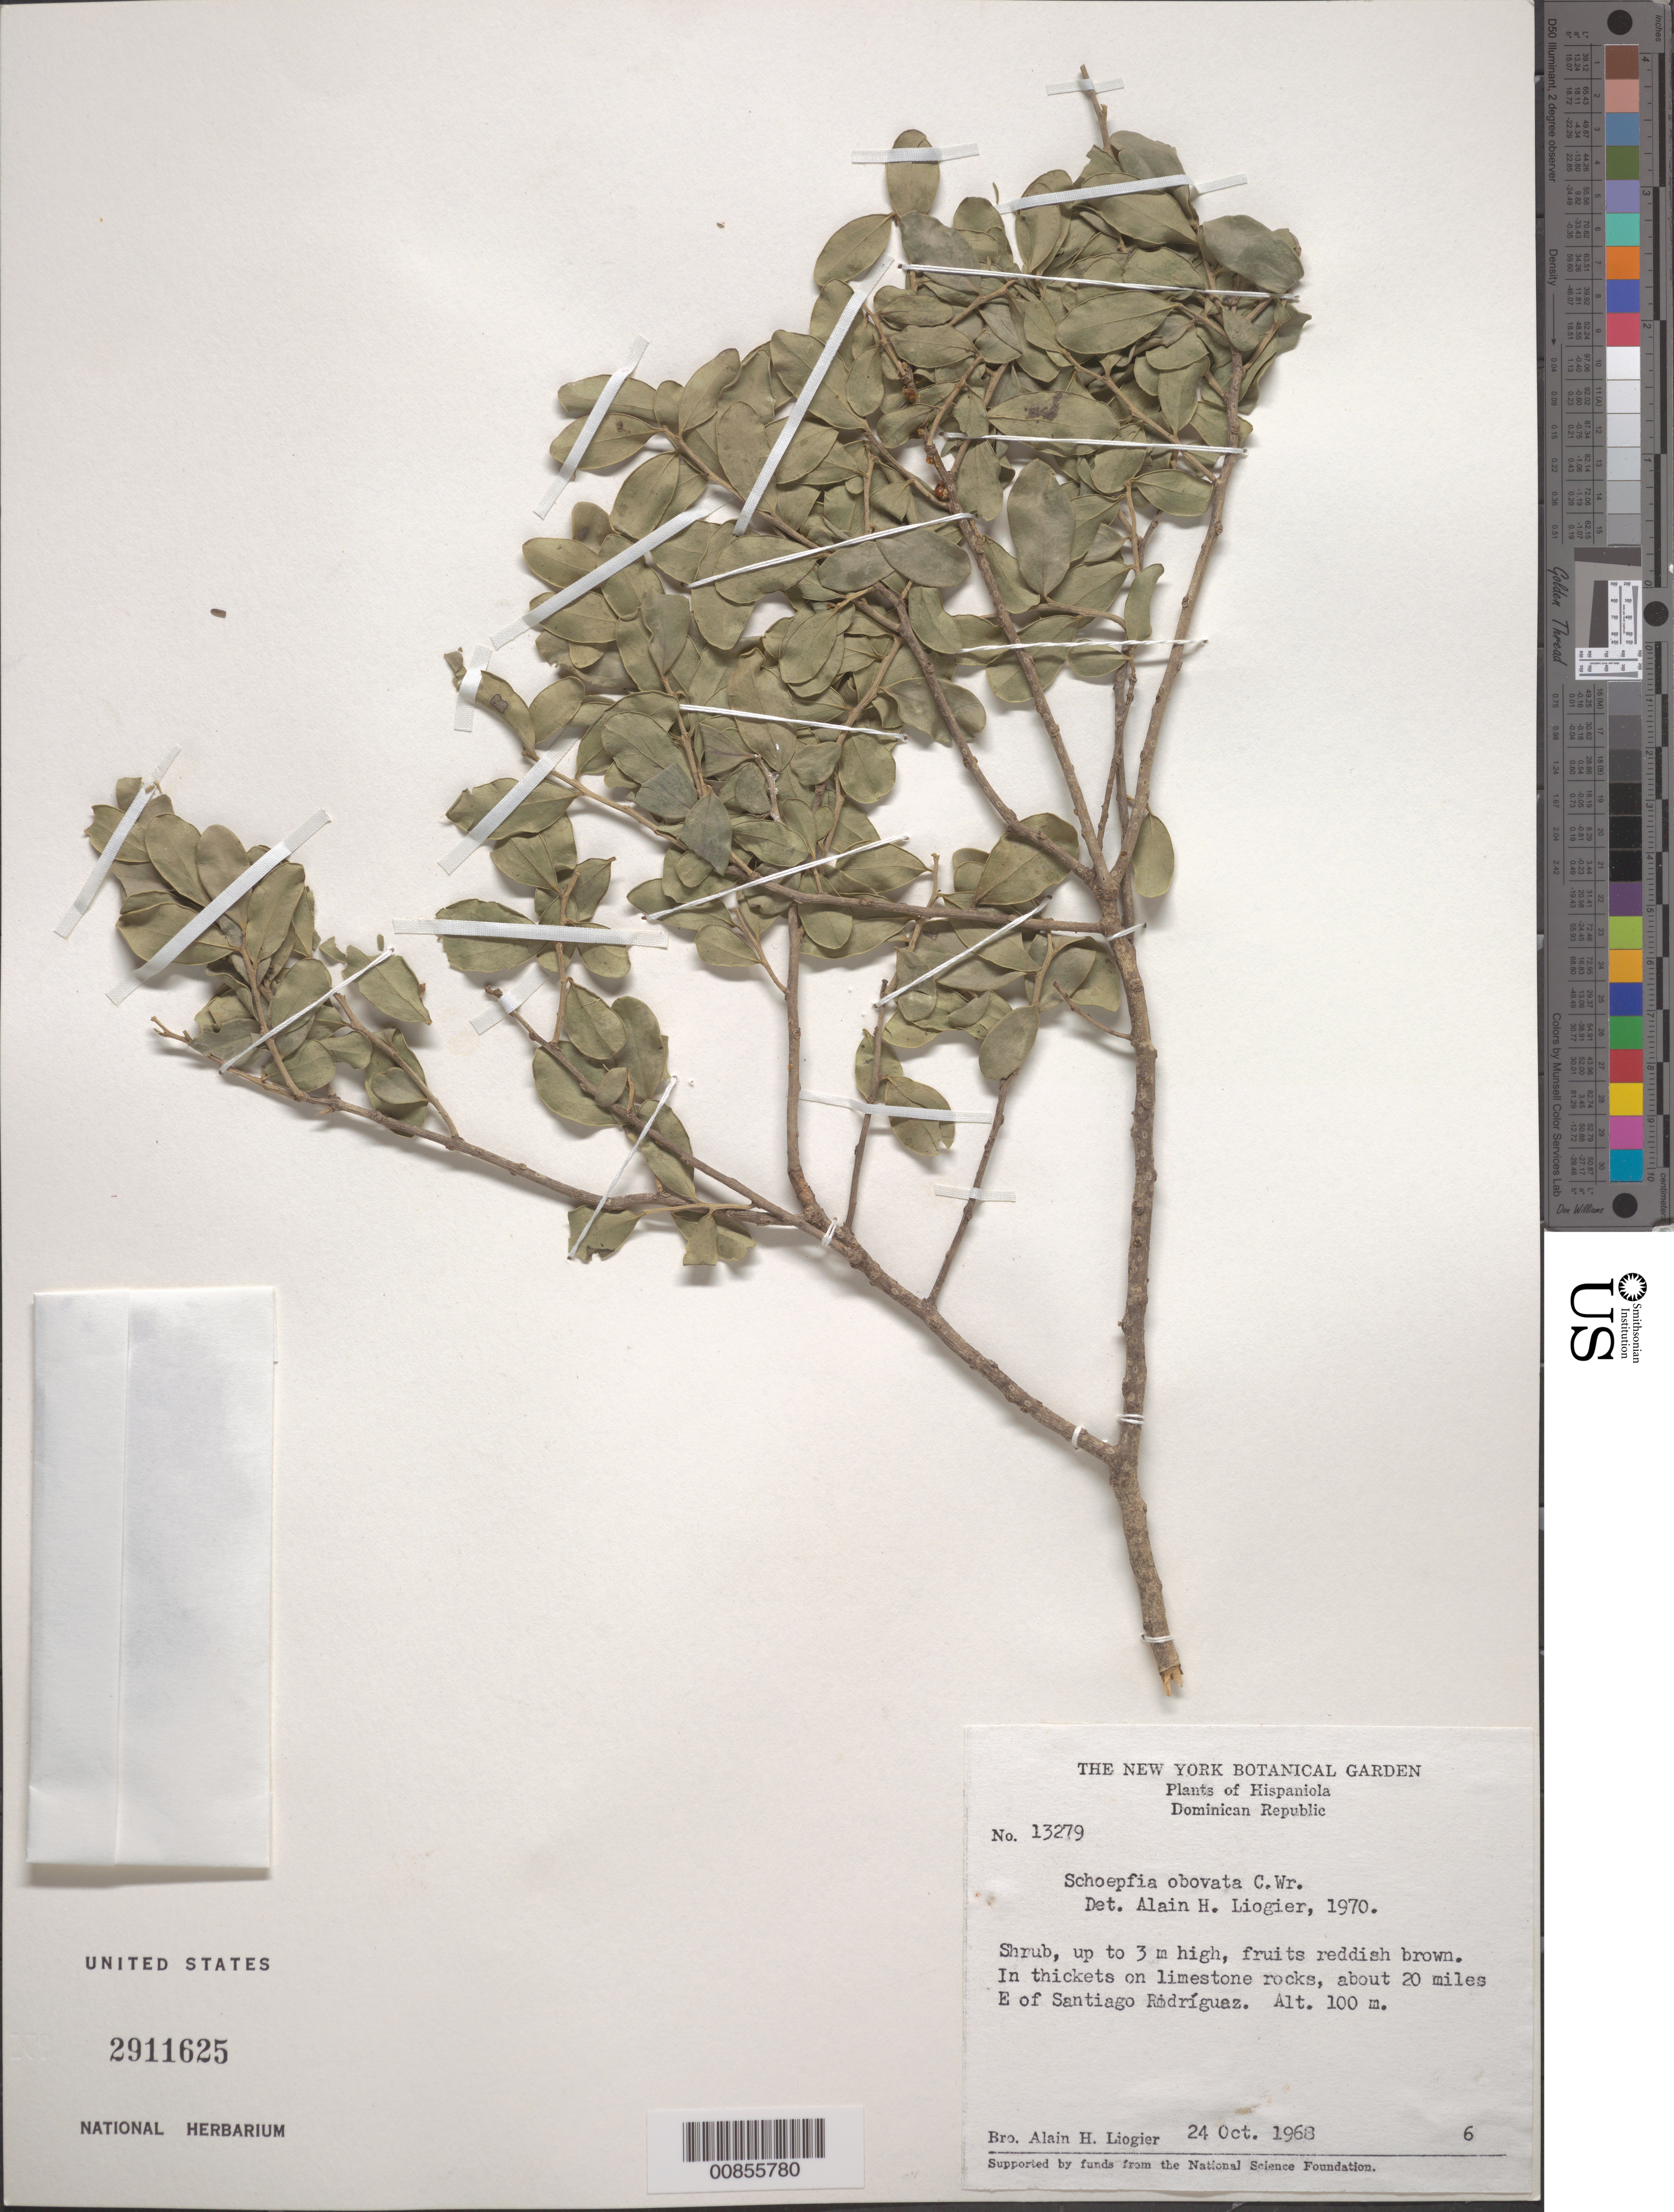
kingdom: Plantae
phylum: Tracheophyta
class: Magnoliopsida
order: Santalales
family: Schoepfiaceae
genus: Schoepfia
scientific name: Schoepfia obovata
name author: C. Wright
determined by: Liogier, Alain H.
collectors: A. H. Liogier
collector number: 13279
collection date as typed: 24 Oct 1968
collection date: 1968-10-24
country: Dominican Republic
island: Hispaniola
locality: About 20 miles E of Santiago Rodríguez.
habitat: In thickets on limestone rocks.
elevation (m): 100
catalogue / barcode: US 2911625